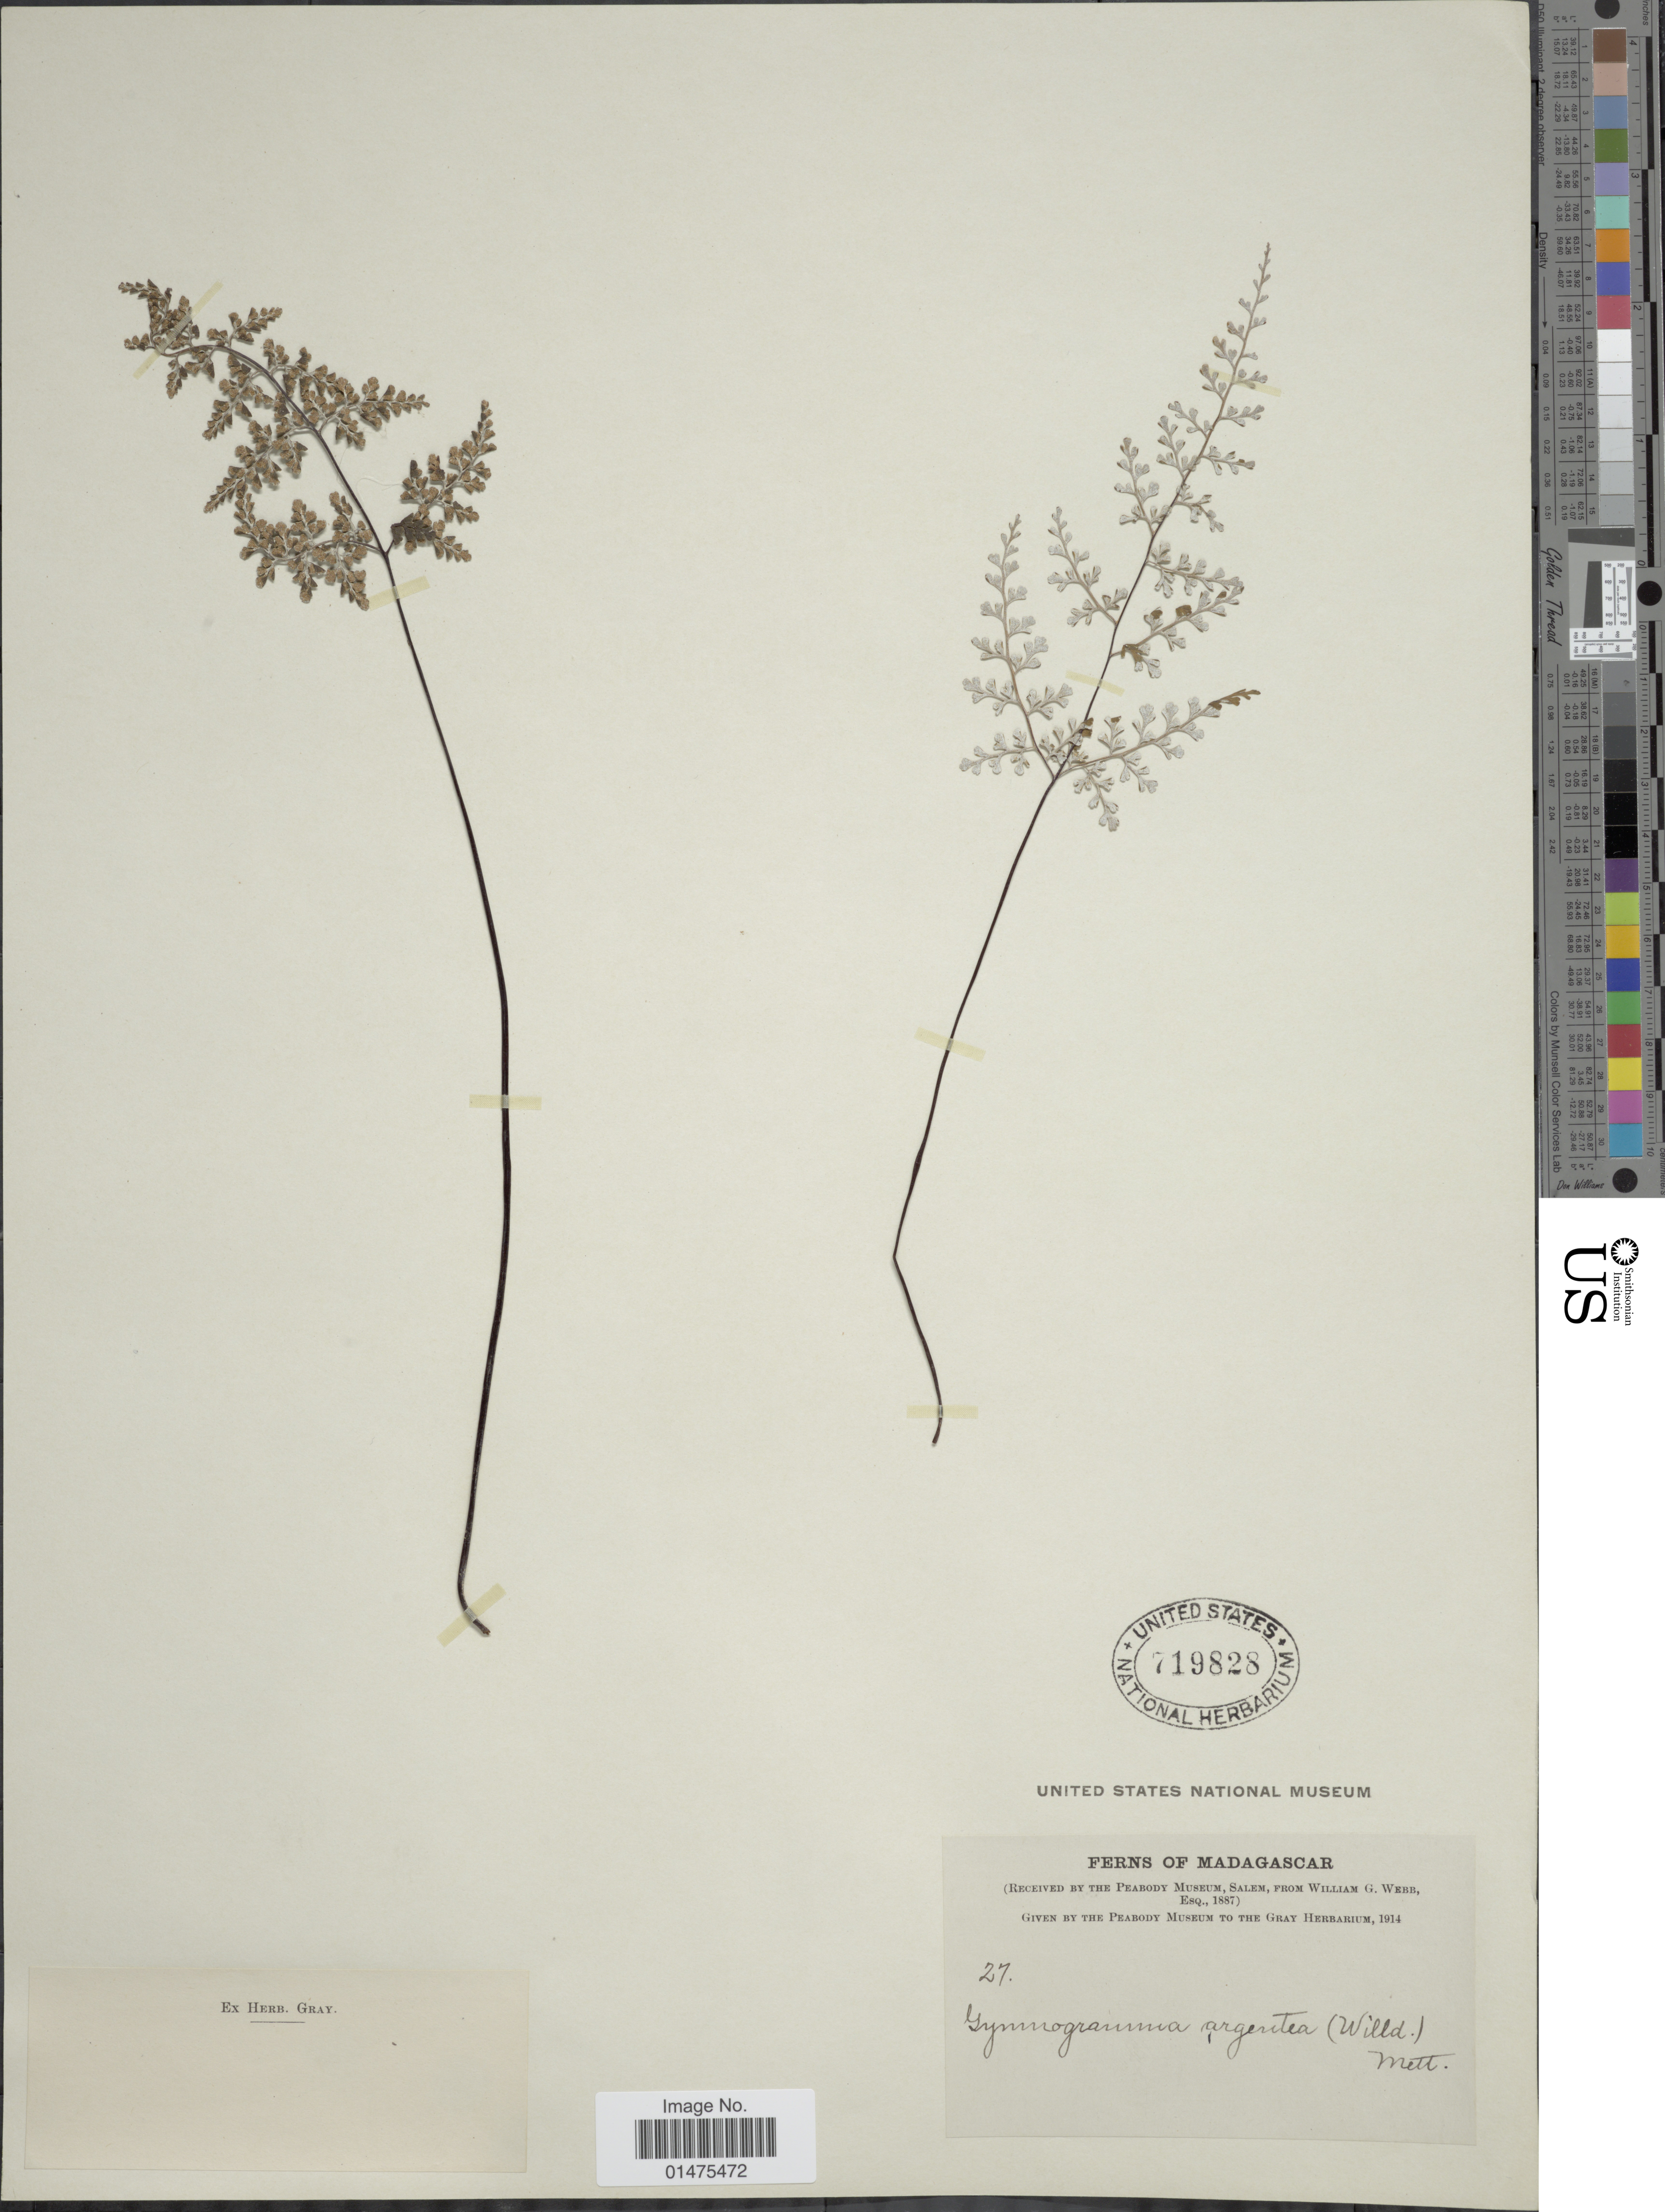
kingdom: Plantae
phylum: Tracheophyta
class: Polypodiopsida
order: Polypodiales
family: Pteridaceae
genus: Pityrogramma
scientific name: Pityrogramma argentea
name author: (Willd.) Hennequin & H. Schneid.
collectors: W. Webb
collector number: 27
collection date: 1887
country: Madagascar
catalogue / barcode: US 719828